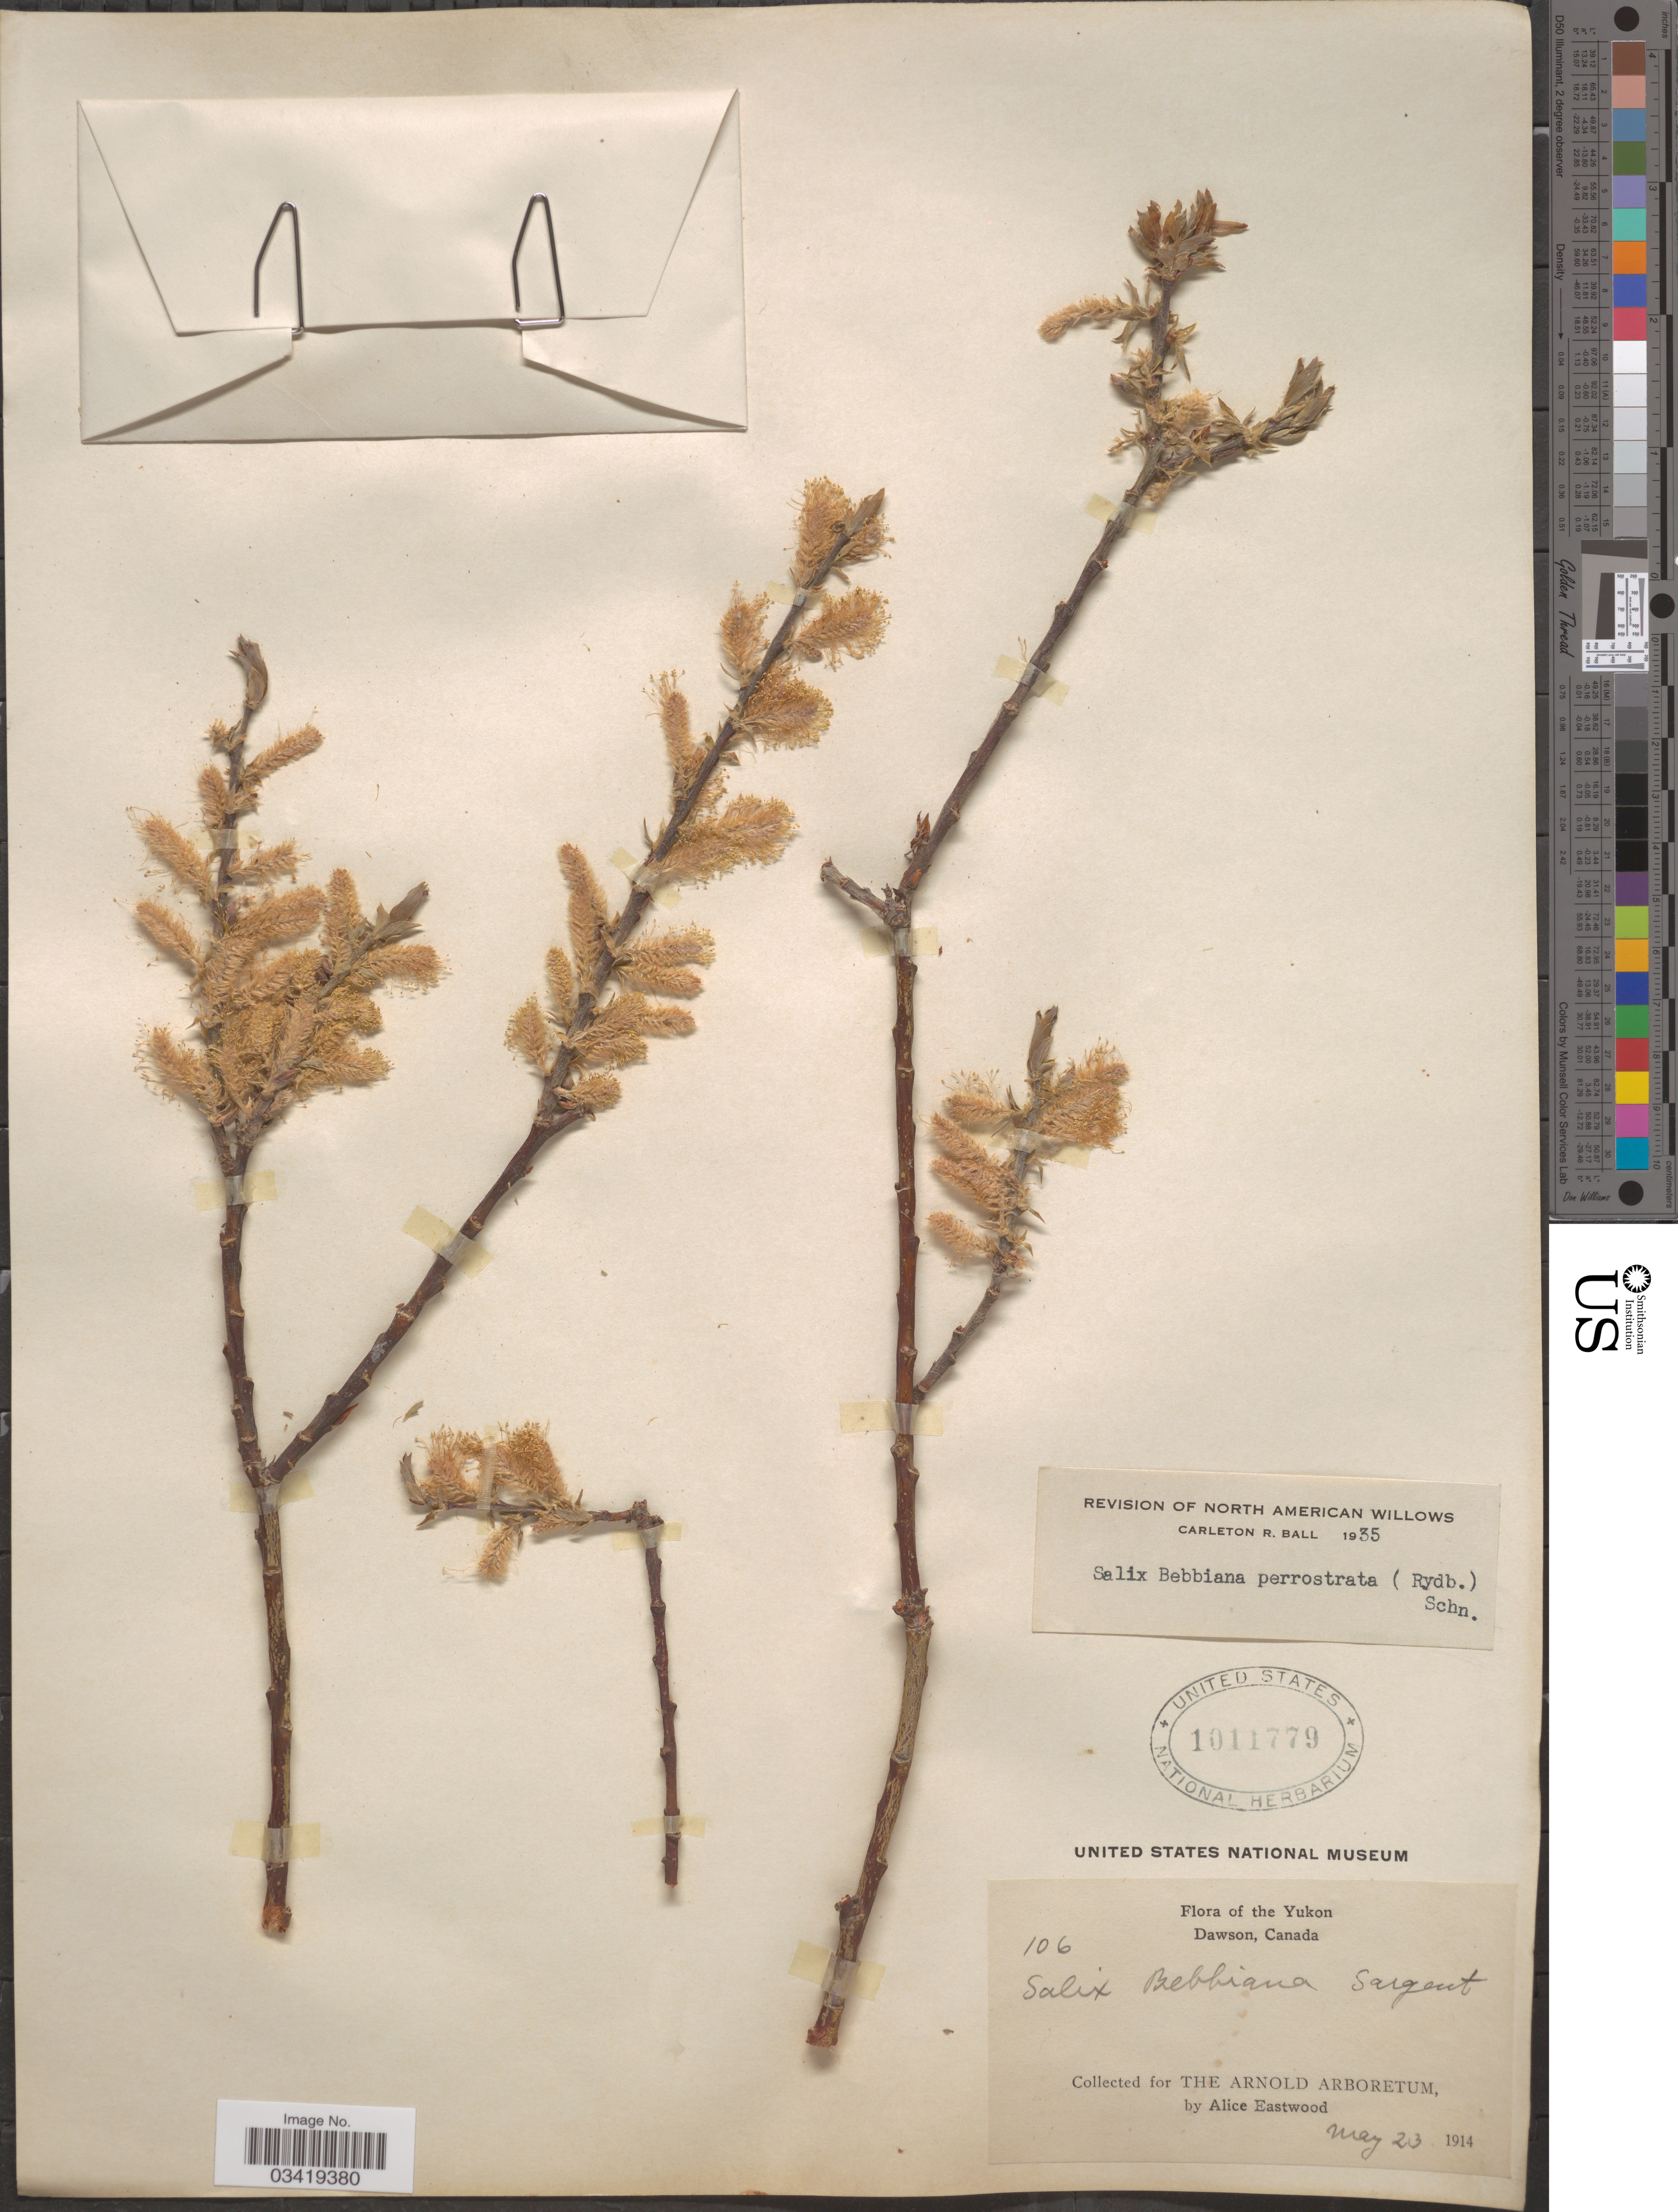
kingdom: Plantae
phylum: Tracheophyta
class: Magnoliopsida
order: Malpighiales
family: Salicaceae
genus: Salix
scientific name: Salix bebbiana var. perrostrata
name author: Sarg.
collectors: A. Eastwood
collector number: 106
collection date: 1914-05-23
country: Canada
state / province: Yukon Territory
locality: Yukon, Dawson.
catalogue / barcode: US 1011779